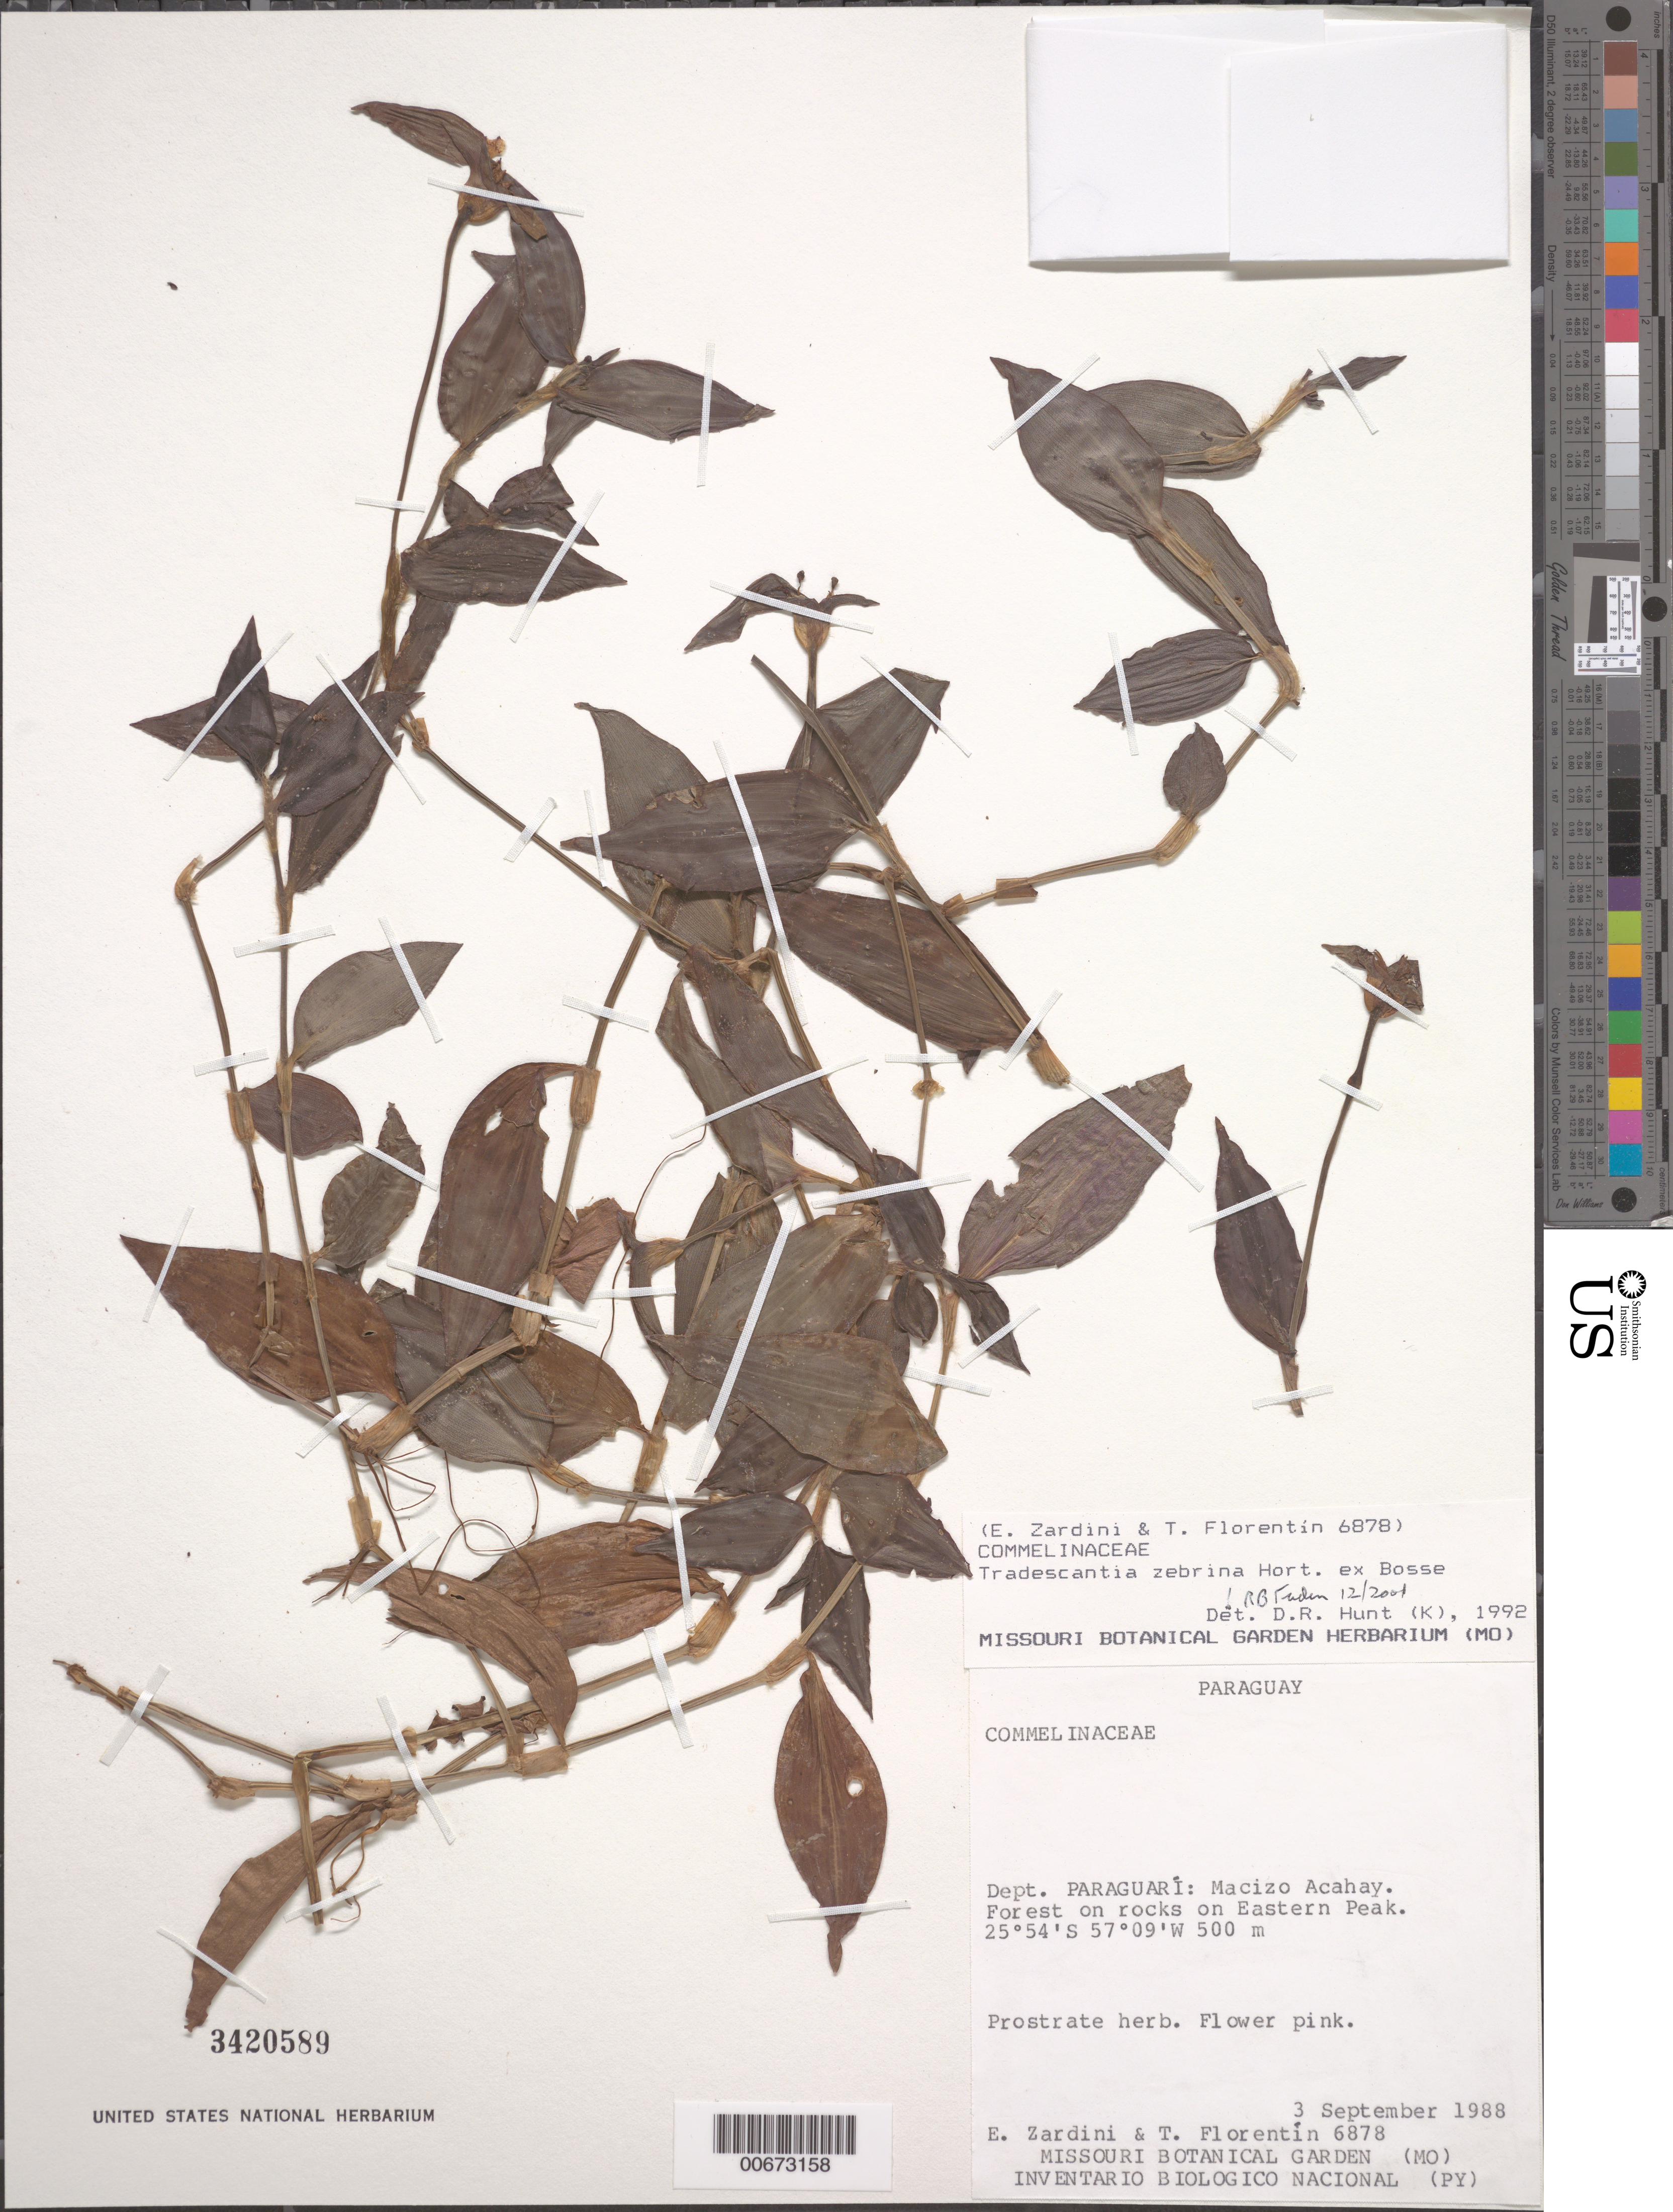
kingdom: Plantae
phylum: Tracheophyta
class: Liliopsida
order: Commelinales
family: Commelinaceae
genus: Tradescantia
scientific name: Tradescantia zebrina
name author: Bosse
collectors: E. M. Zardini & T. Florentin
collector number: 6878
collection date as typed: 03 Sep 1988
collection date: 1988-09-03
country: Paraguay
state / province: Paraguarí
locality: Macizo Acahay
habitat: Forest on rocks on Eastern Peak.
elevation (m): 500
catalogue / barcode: US 3420589